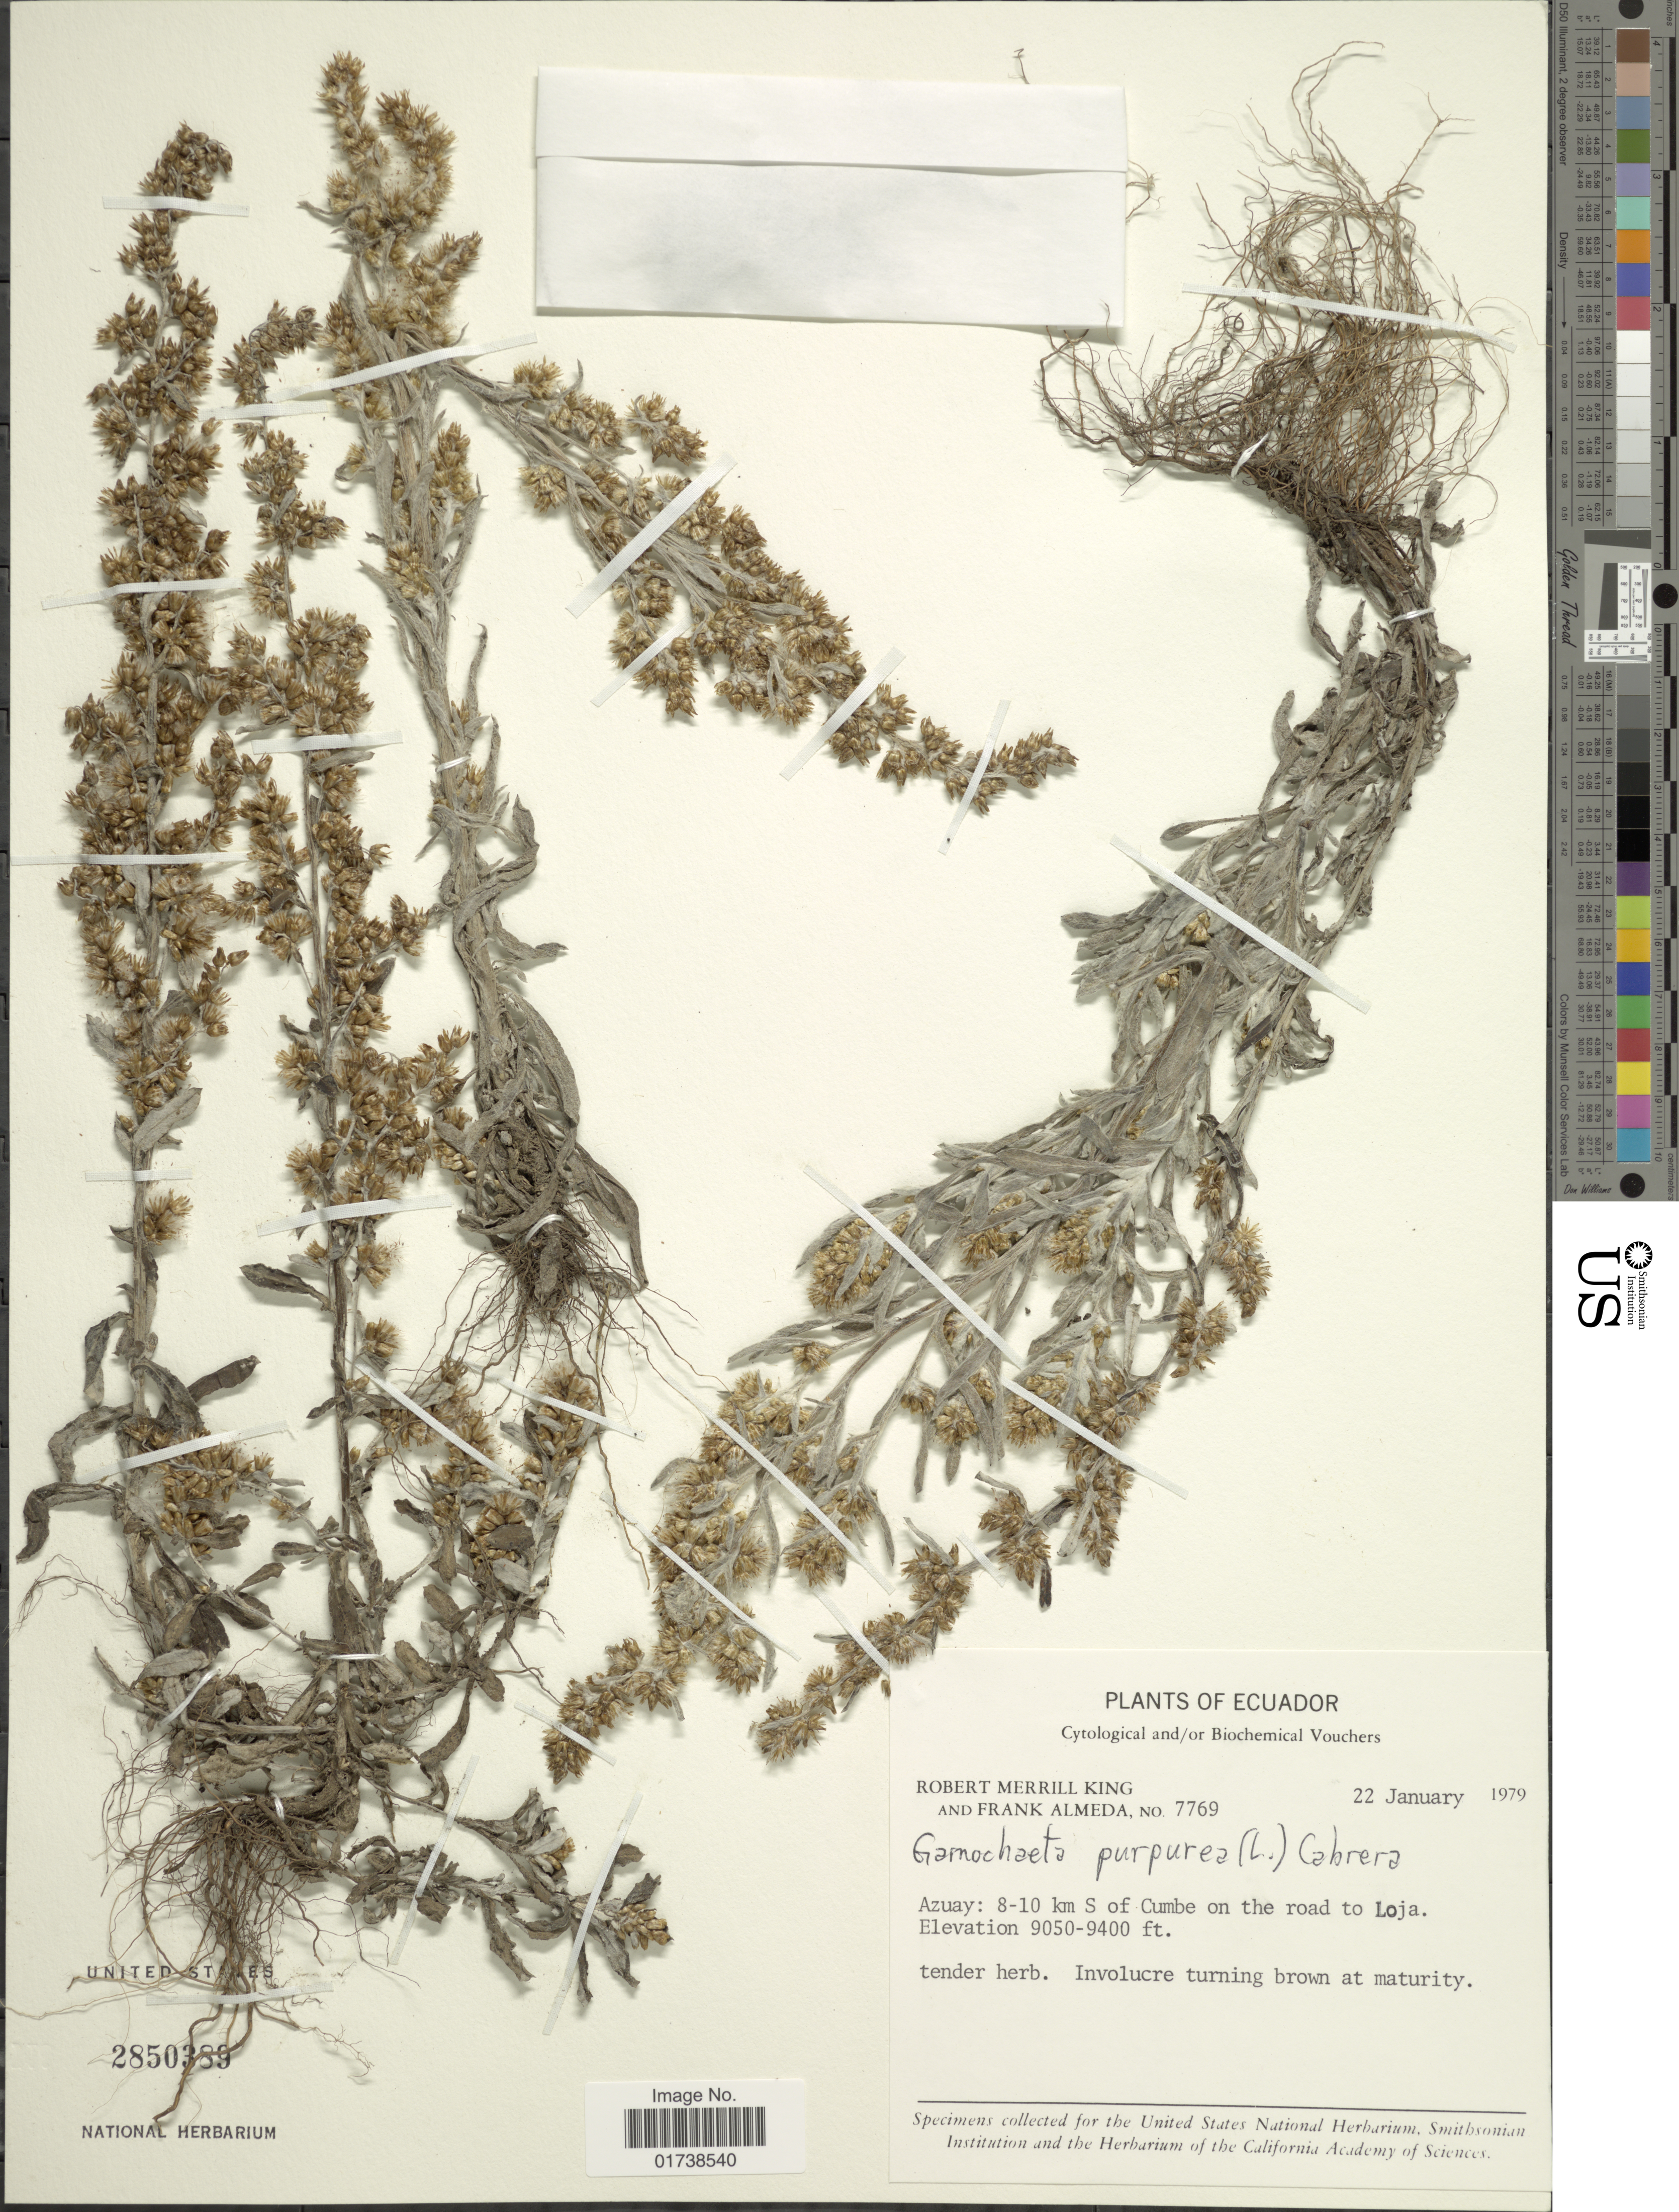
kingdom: Plantae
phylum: Tracheophyta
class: Magnoliopsida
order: Asterales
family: Asteraceae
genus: Gamochaeta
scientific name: Gamochaeta purpurea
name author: (L.) Cabrera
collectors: R. M. King & F. Almeda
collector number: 7769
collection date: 1979-01-22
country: Ecuador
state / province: Azuay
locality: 8-10 Km S of Cumbe on the road to Loja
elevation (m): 2758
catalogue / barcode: US 2850389